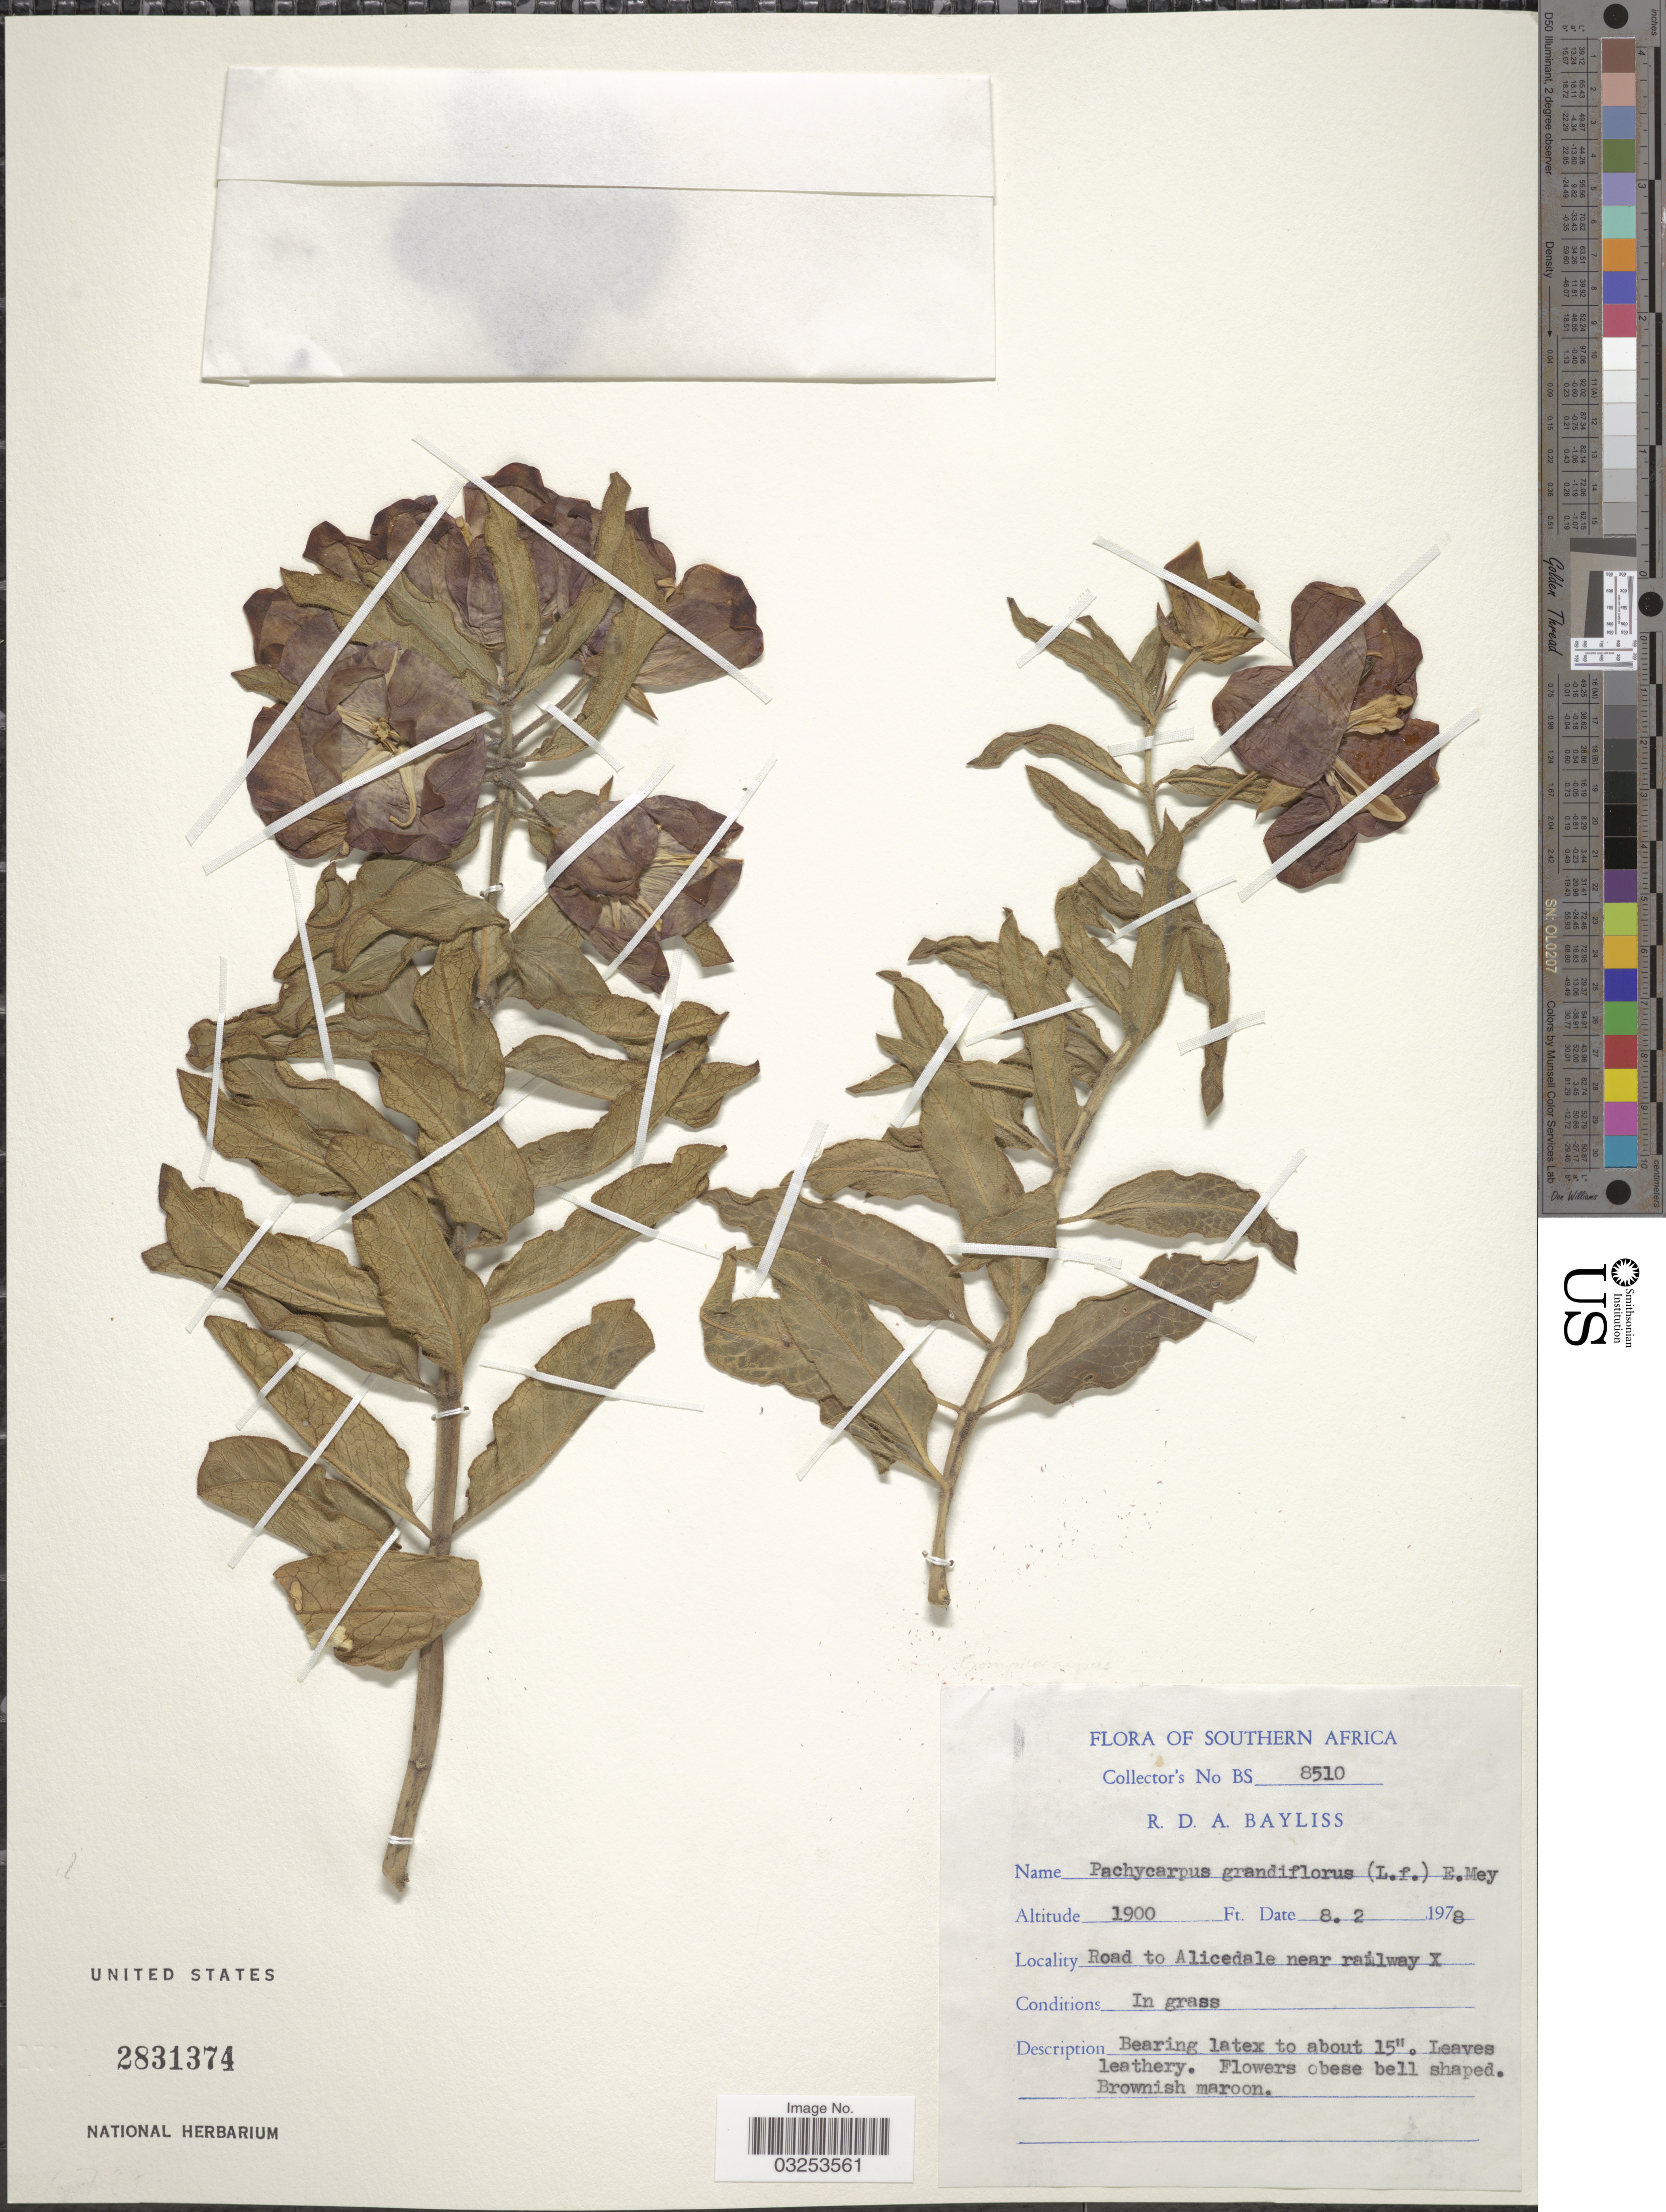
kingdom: Plantae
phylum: Tracheophyta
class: Magnoliopsida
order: Gentianales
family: Apocynaceae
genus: Pachycarpus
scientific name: Pachycarpus grandiflorus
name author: (L. f.) E. Mey.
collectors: R. Bayliss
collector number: BS 8510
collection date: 1978-02-08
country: South Africa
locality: Southern Africa. Road to Alicedale near railway X.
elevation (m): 579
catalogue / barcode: US 2831374